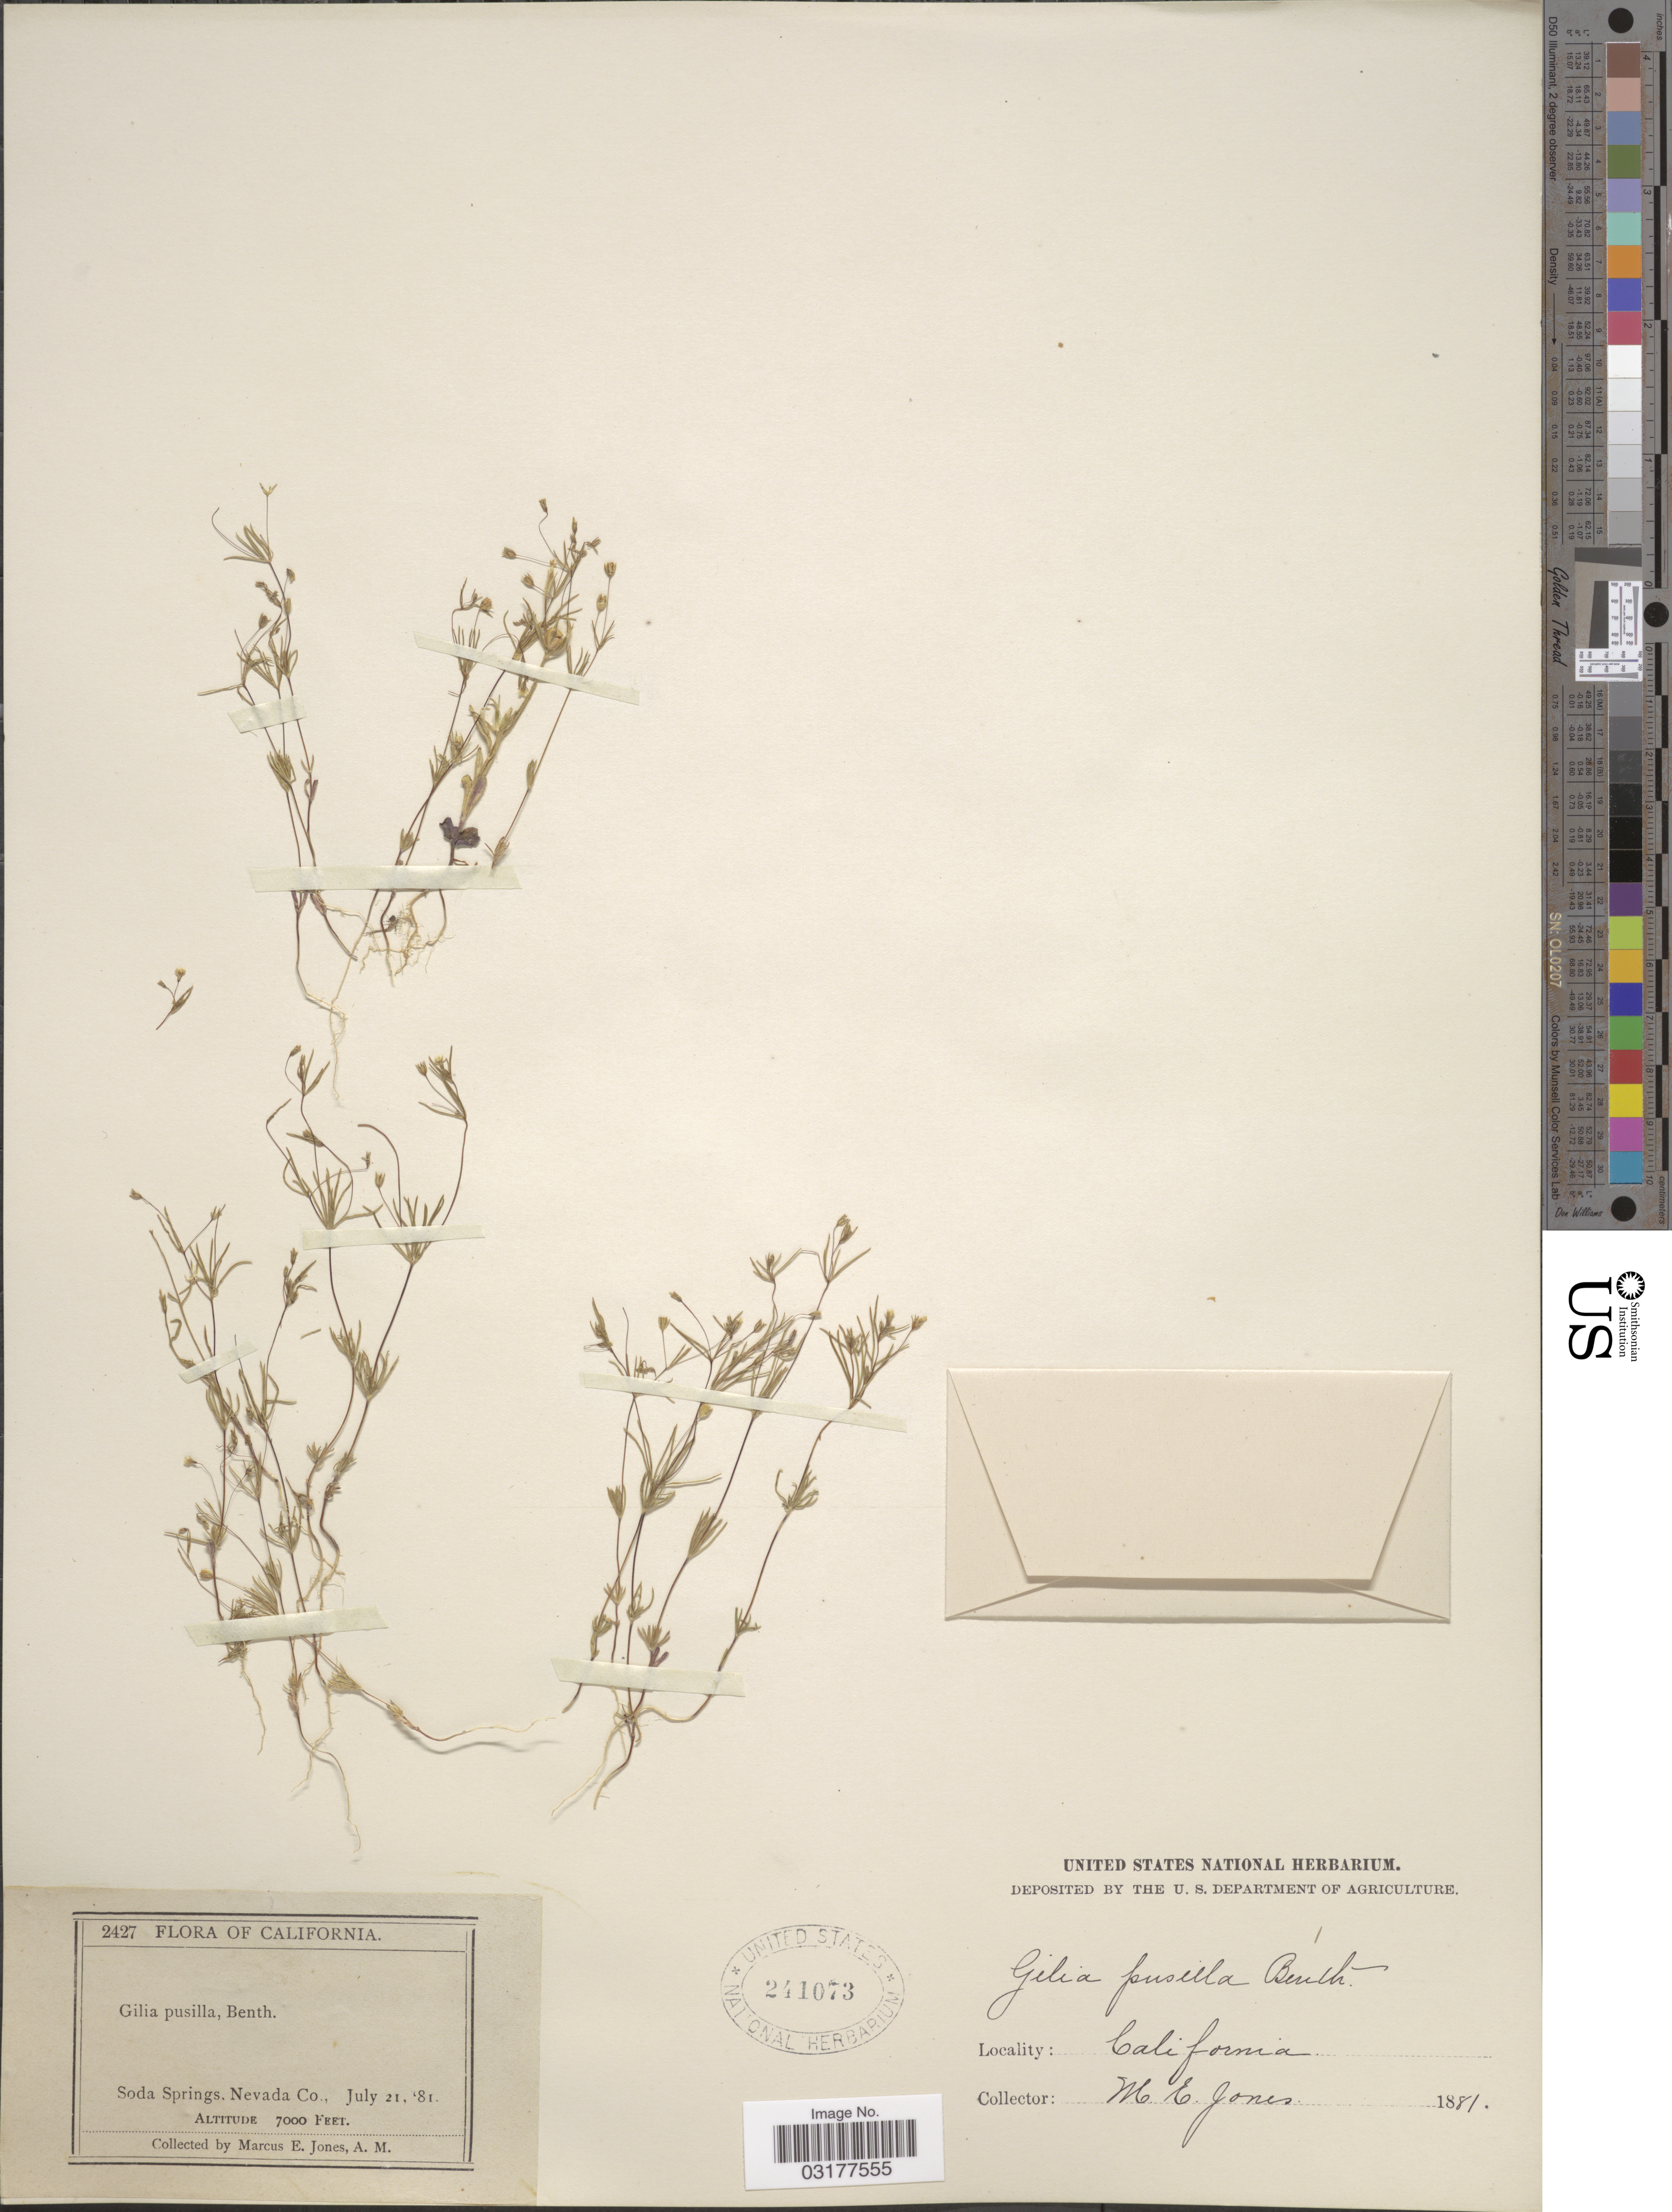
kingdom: Plantae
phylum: Tracheophyta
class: Magnoliopsida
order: Ericales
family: Polemoniaceae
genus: Leptosiphon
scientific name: Leptosiphon filipes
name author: (Benth.) J.M. Porter & L.A. Johnson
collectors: M. E. Jones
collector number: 2427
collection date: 1881-07-21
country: United States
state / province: California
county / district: Nevada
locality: Soda Springs, Nevada Co.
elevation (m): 2134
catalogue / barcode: US 241073